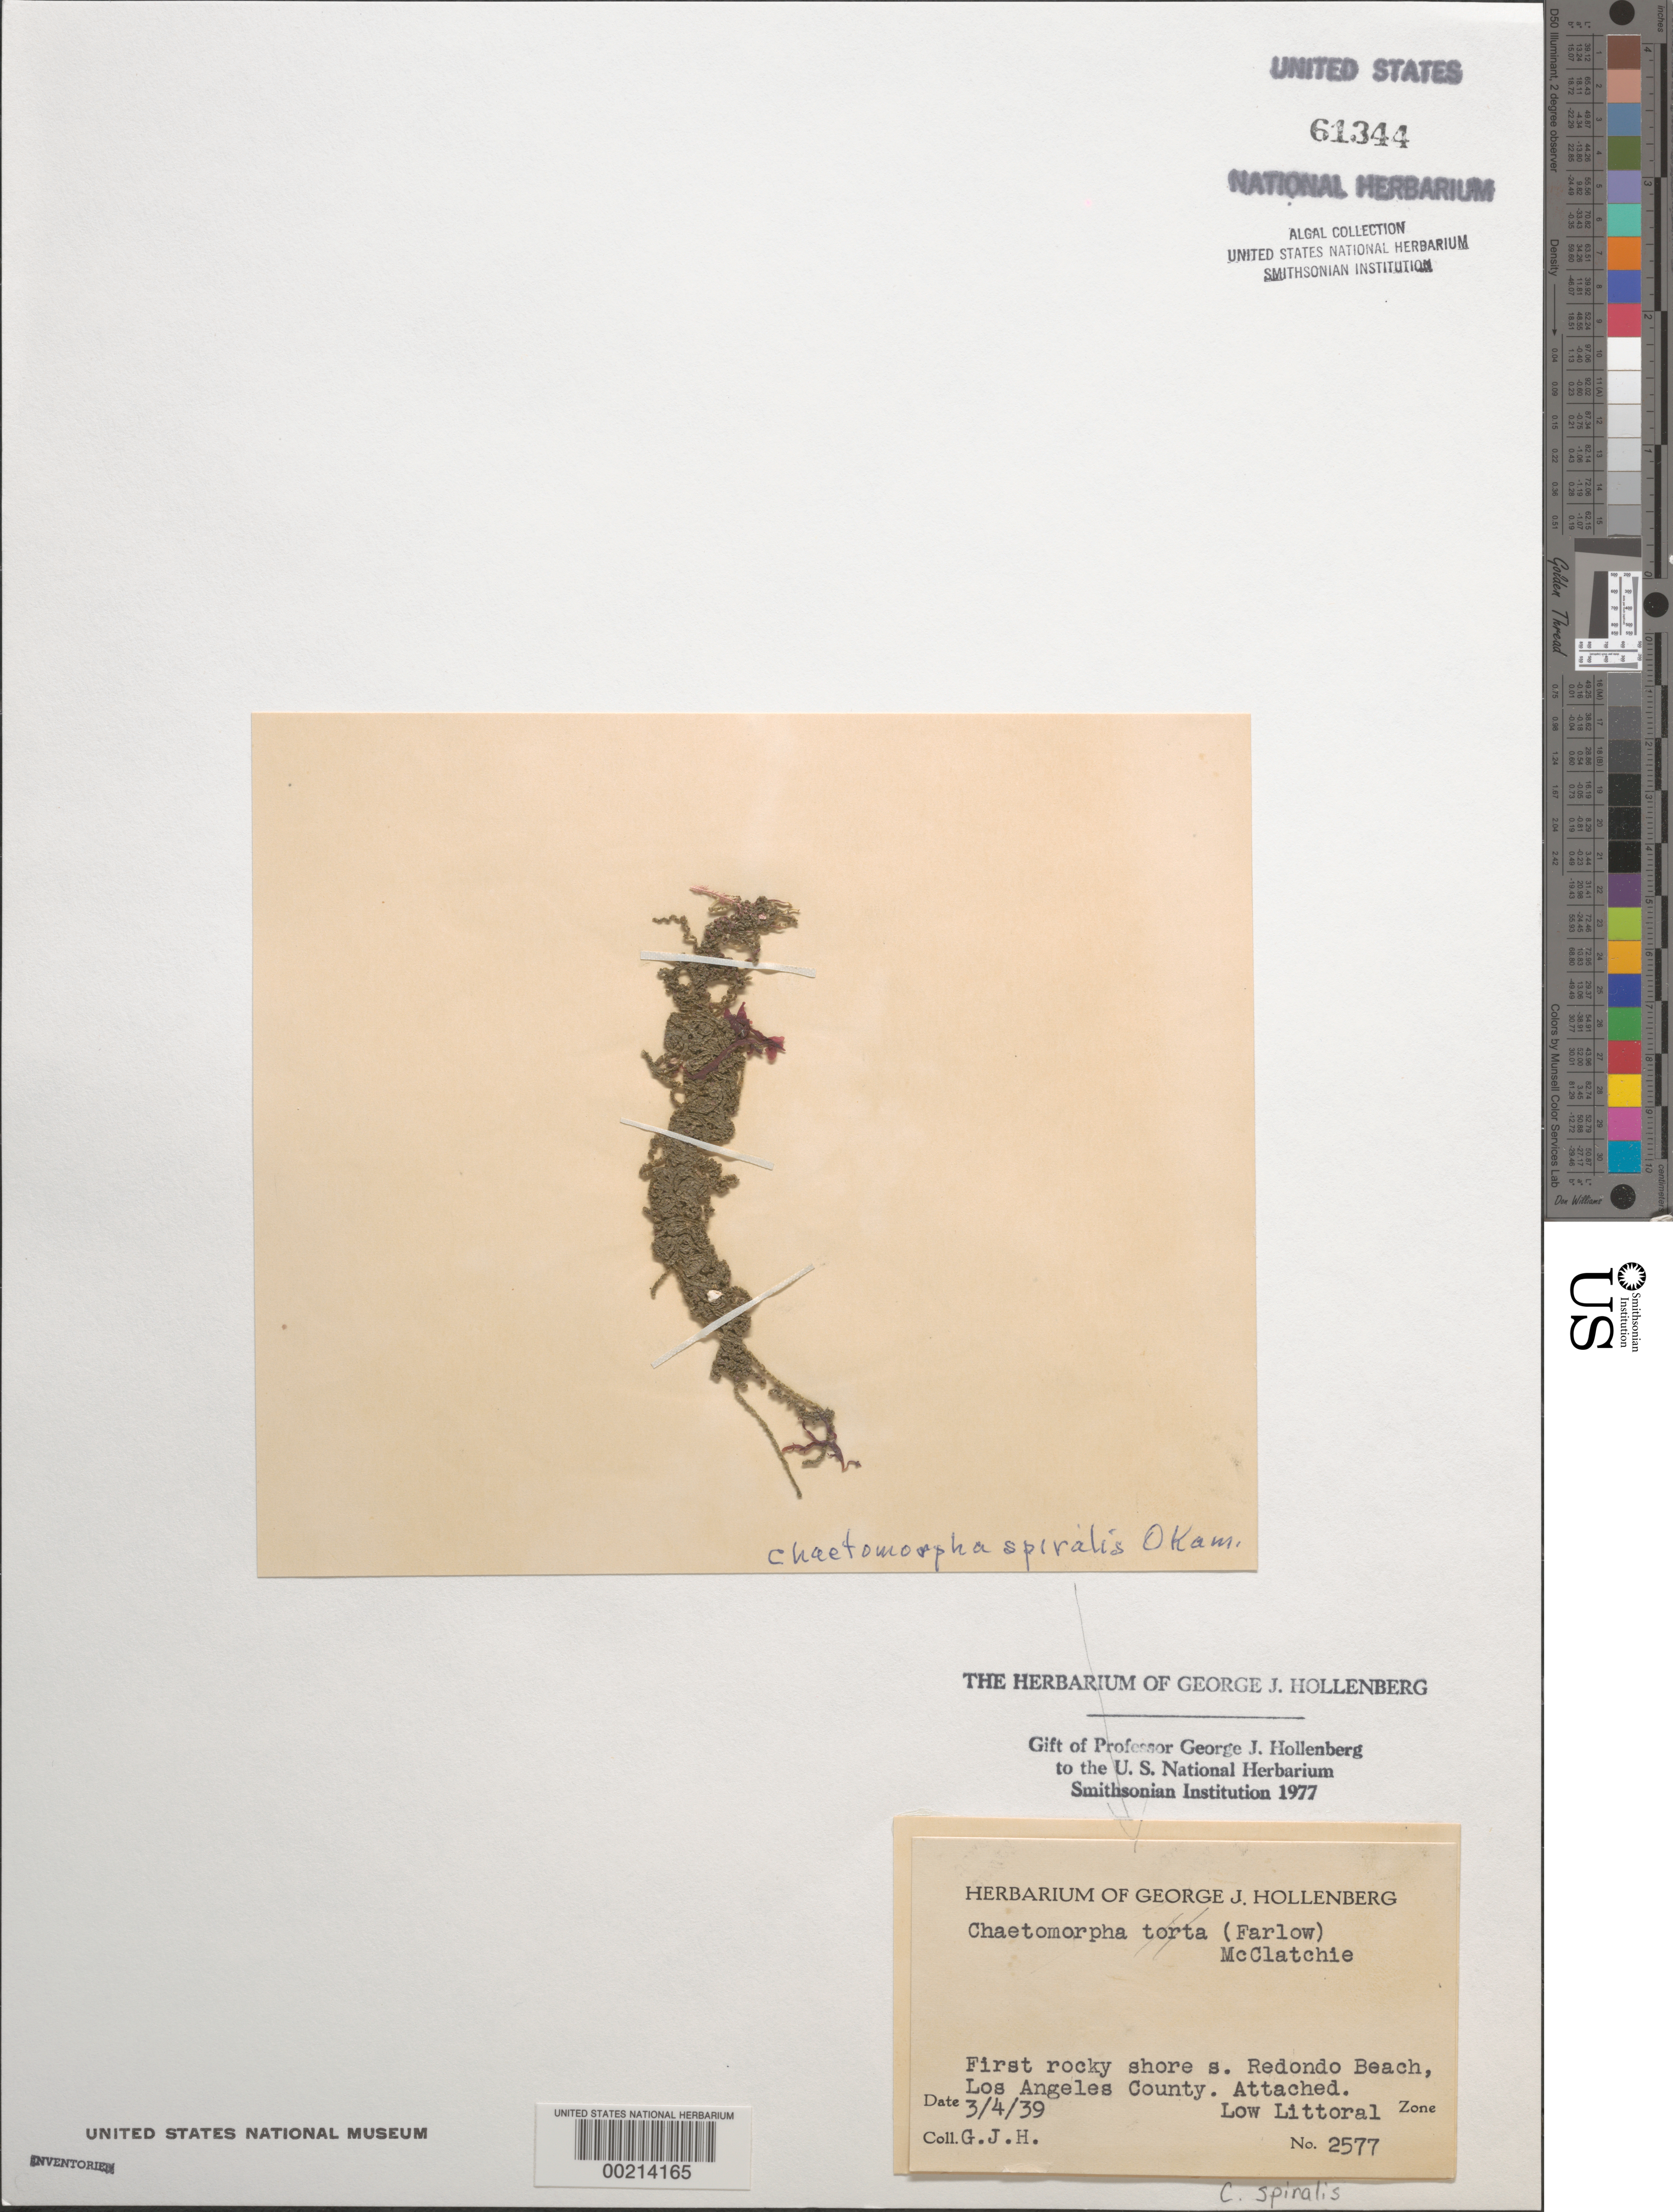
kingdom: Plantae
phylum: Chlorophyta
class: Ulvophyceae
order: Cladophorales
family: Cladophoraceae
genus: Chaetomorpha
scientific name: Chaetomorpha spiralis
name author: Okamura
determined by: Hollenberg, George J.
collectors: G. Hollenberg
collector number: GJH 2577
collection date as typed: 04 Mar 1939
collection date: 1939-03-04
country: United States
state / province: California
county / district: Los Angeles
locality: South of Redondo Beach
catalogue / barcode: US 61344